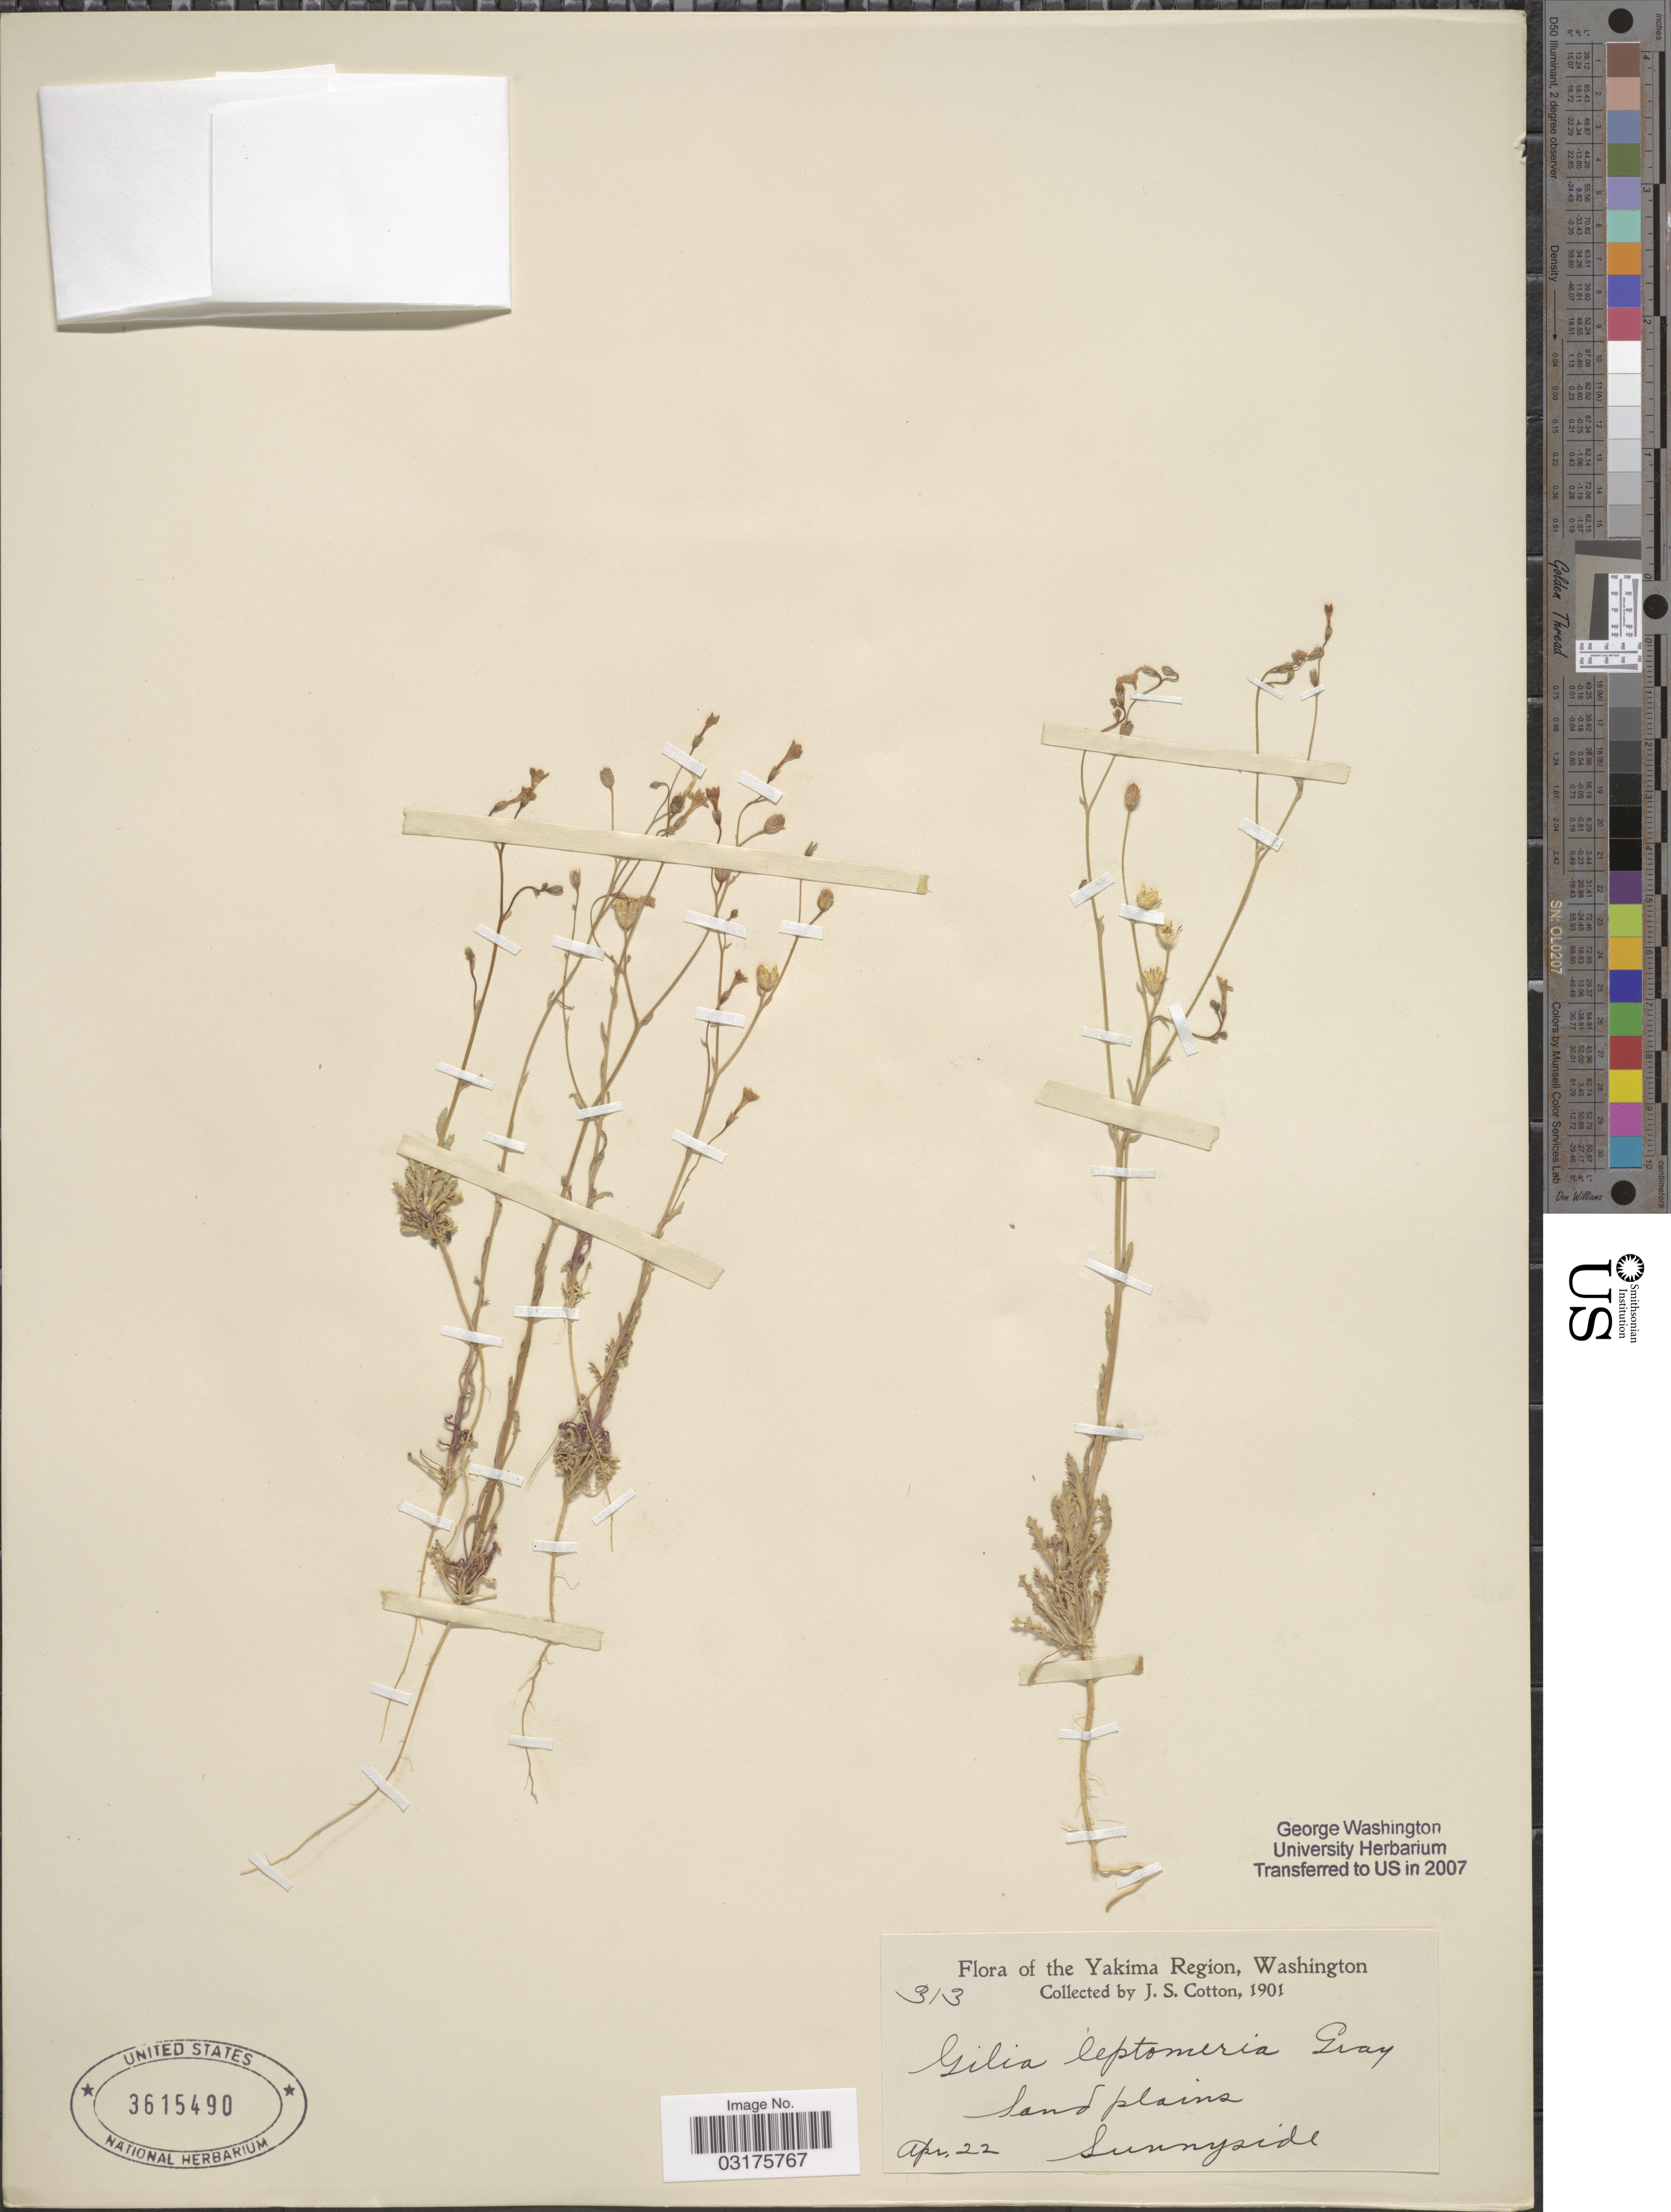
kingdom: Plantae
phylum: Tracheophyta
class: Magnoliopsida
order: Ericales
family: Polemoniaceae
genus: Aliciella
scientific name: Aliciella leptomeria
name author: (A. Gray) J.M. Porter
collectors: J. S. Cotton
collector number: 313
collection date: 1901-04-22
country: United States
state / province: Washington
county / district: Yakima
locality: The Yakima Region. Sand plains, Sunnyside.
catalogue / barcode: US 3615490